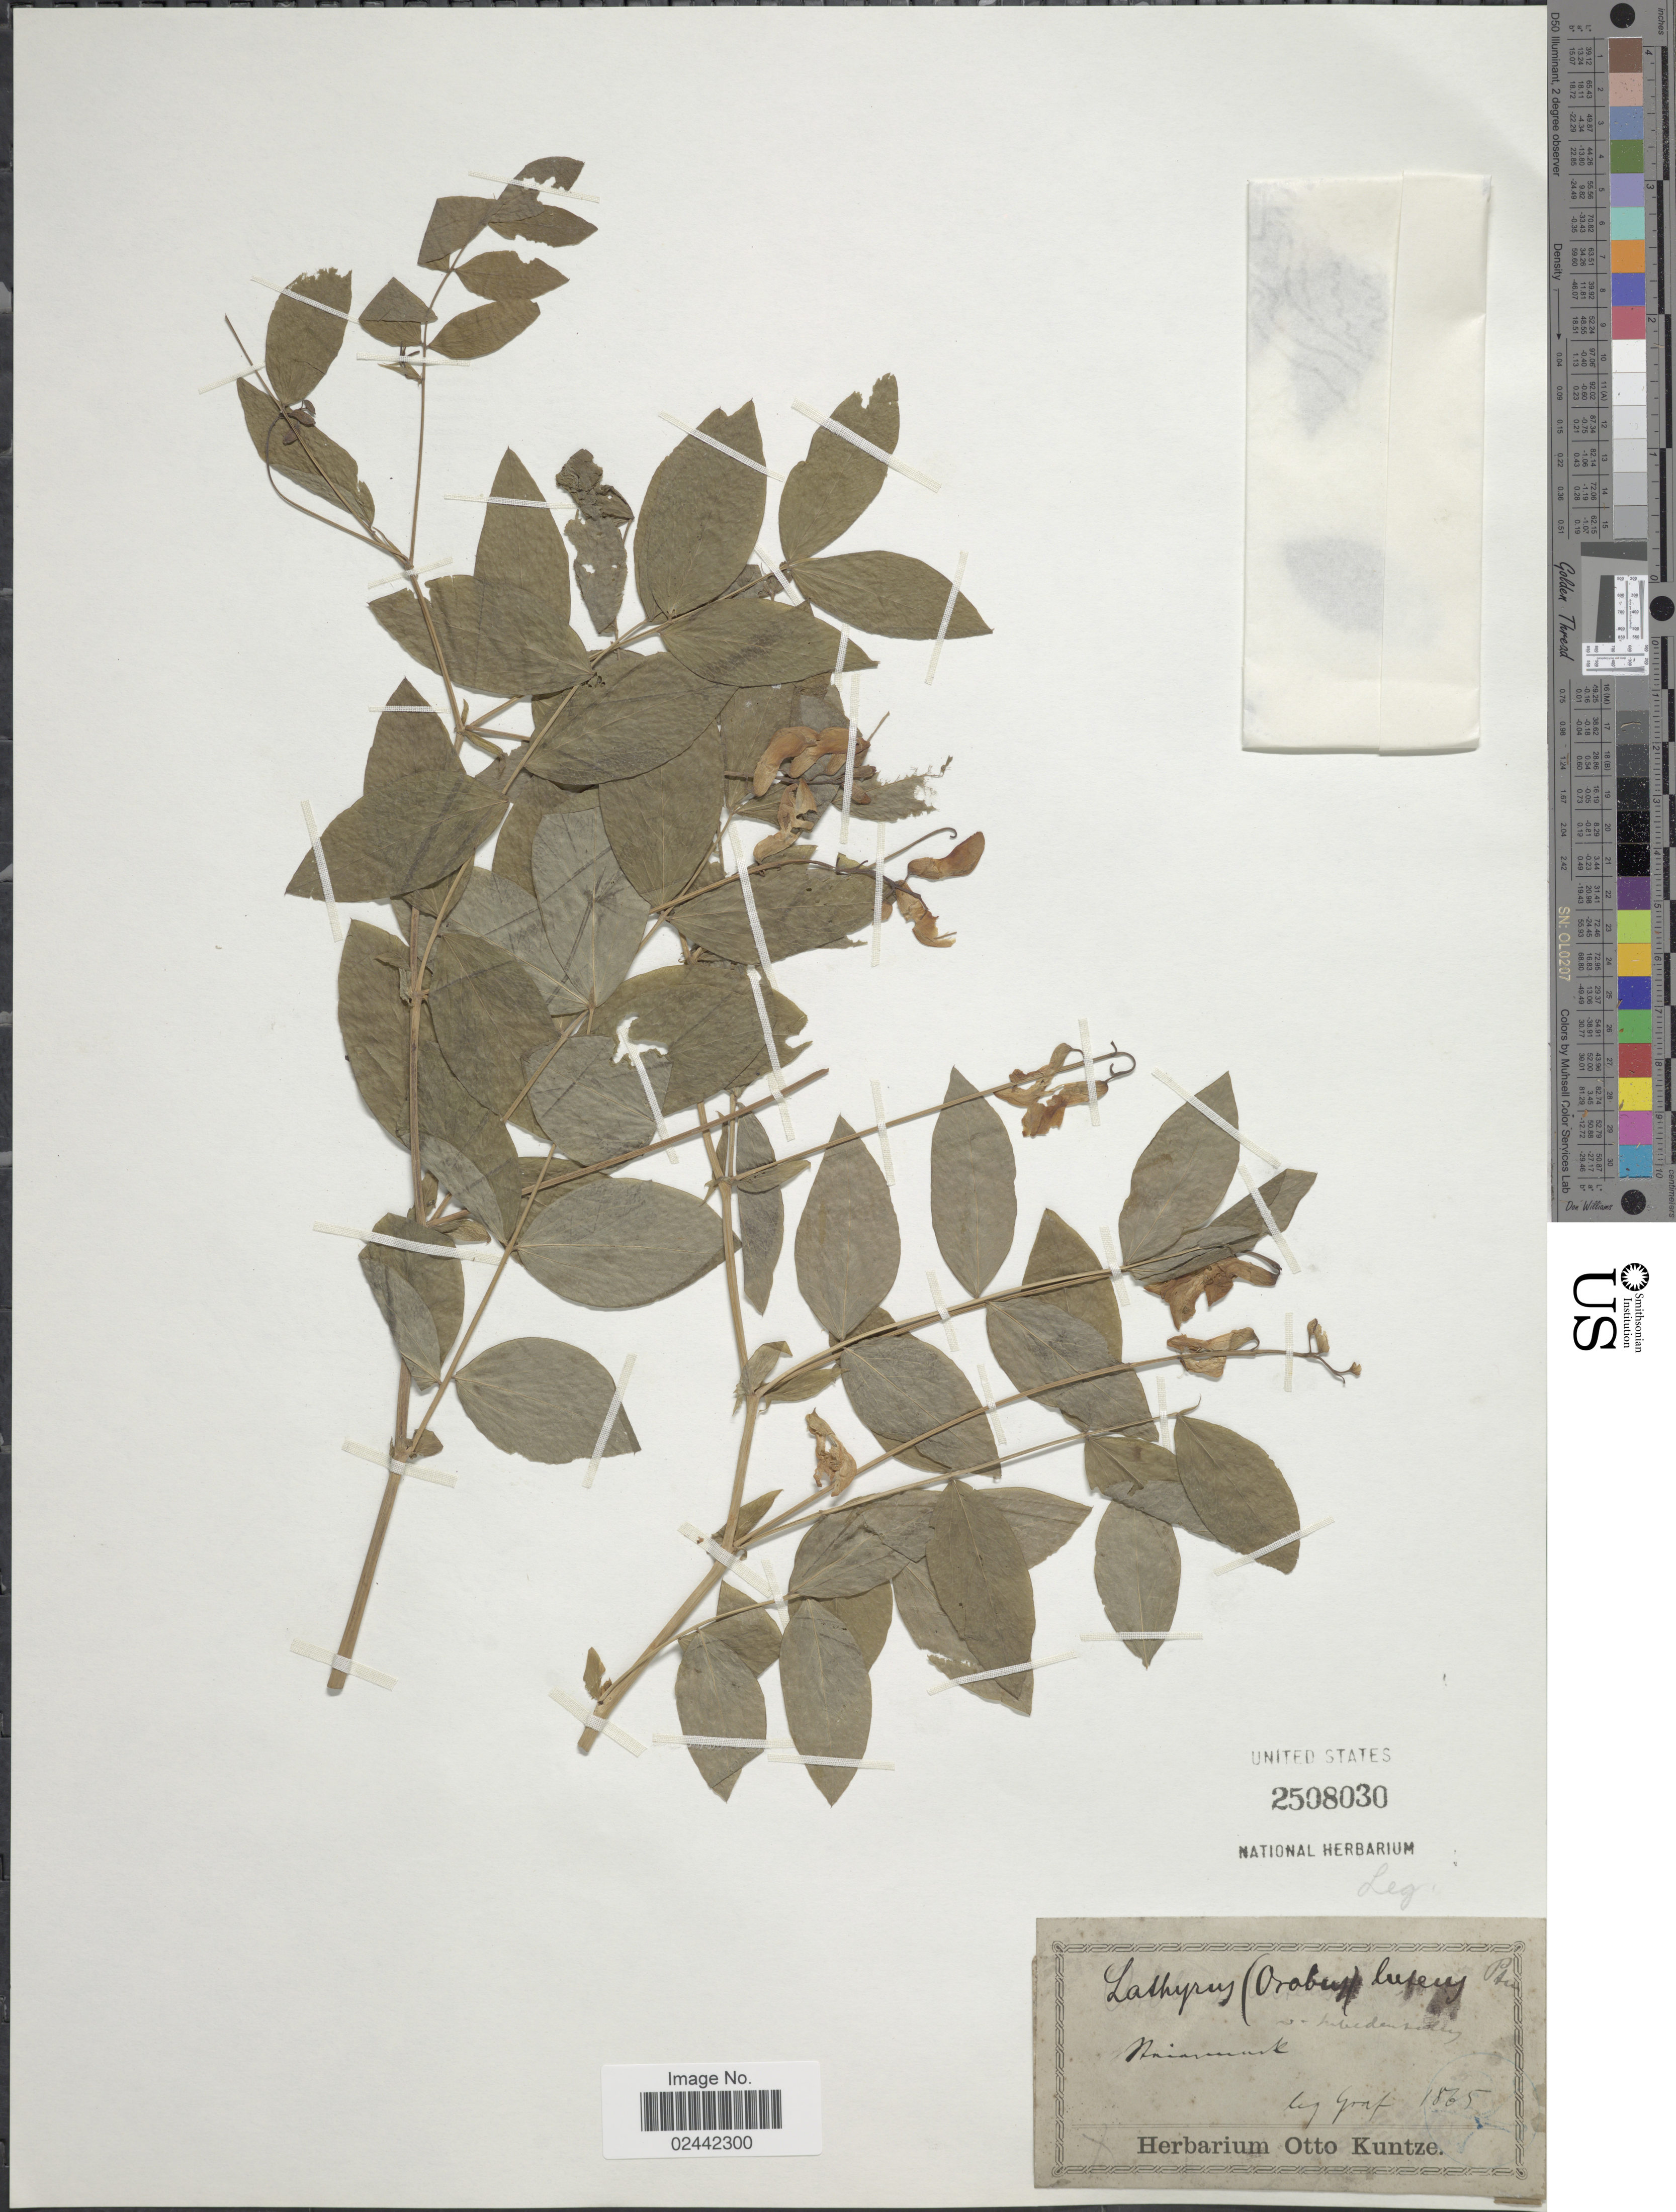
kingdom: Plantae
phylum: Tracheophyta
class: Magnoliopsida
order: Fabales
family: Fabaceae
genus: Lathyrus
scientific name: Lathyrus gmelinii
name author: Fritsch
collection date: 1865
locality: [illegible text]mark[interpreted]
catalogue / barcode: US 25082030